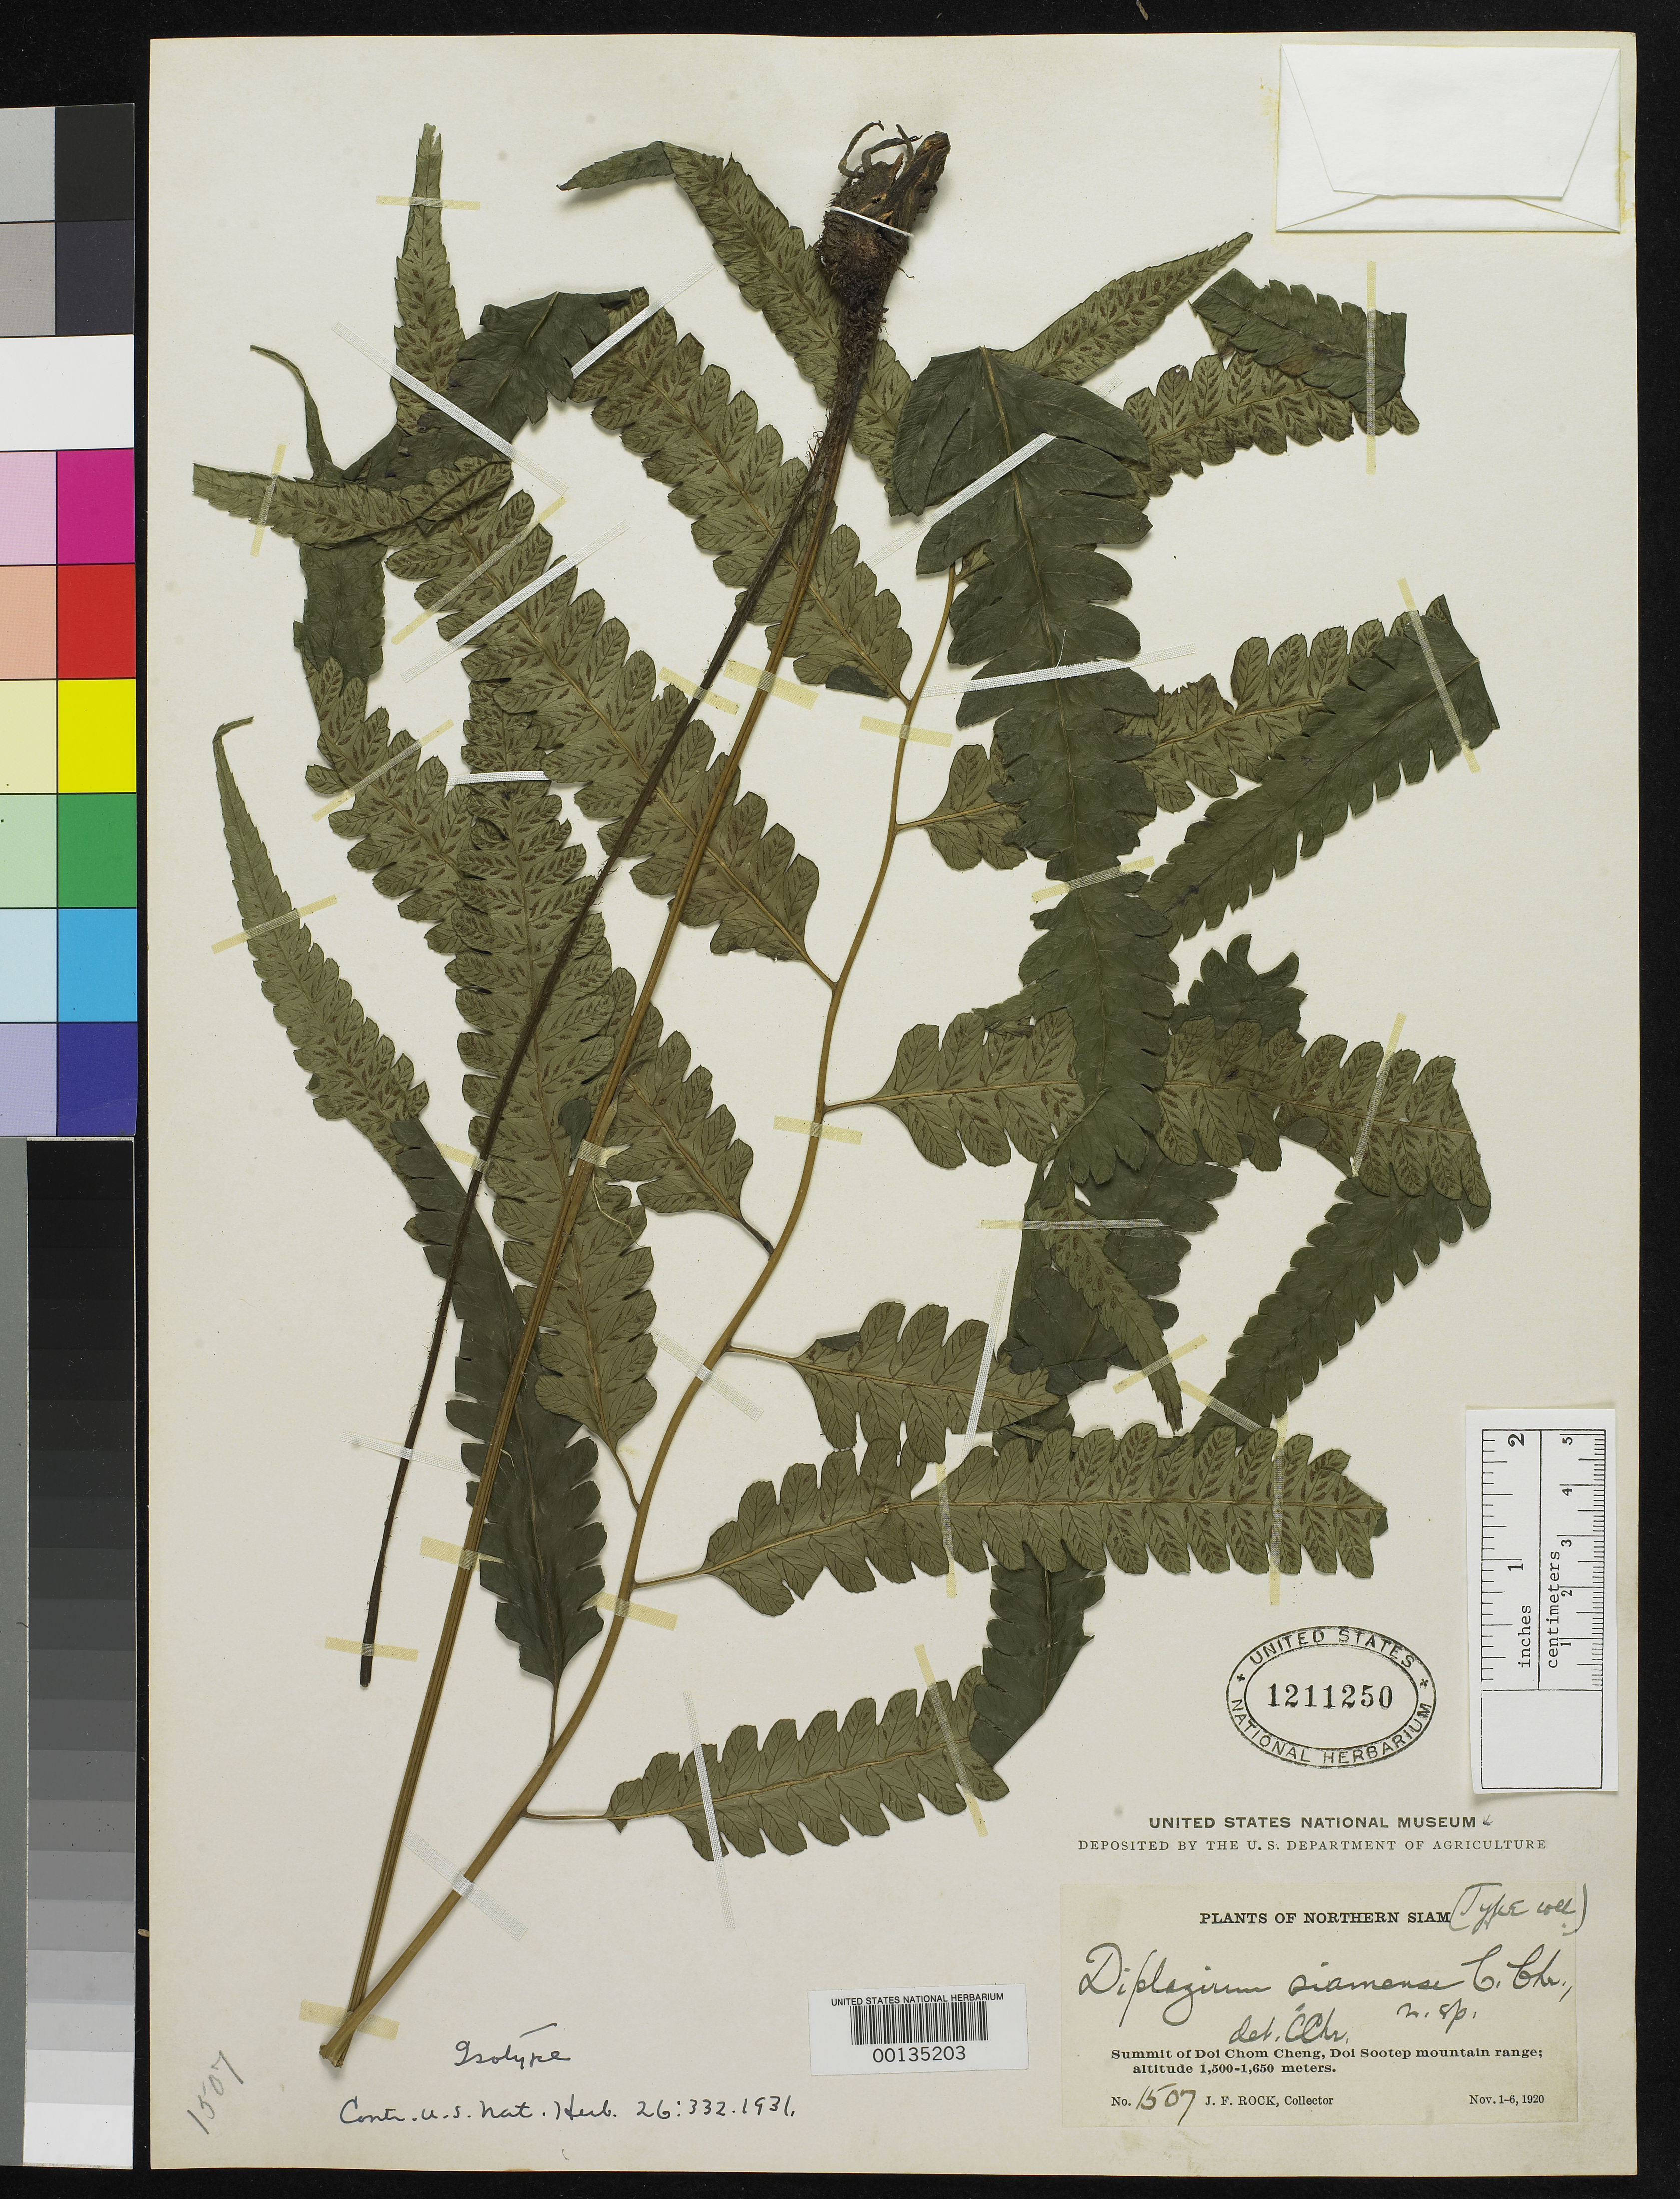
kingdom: Plantae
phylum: Tracheophyta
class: Polypodiopsida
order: Polypodiales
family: Athyriaceae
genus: Diplazium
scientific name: Diplazium siamense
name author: C. Chr.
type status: Isotype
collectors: J. F. Rock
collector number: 1507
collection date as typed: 01 Nov 1922 to 06 Nov 1922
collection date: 1922-11-01/1922-11-06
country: Thailand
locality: Summit of Doi Chom Cheng.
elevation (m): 1500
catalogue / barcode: US 1211250